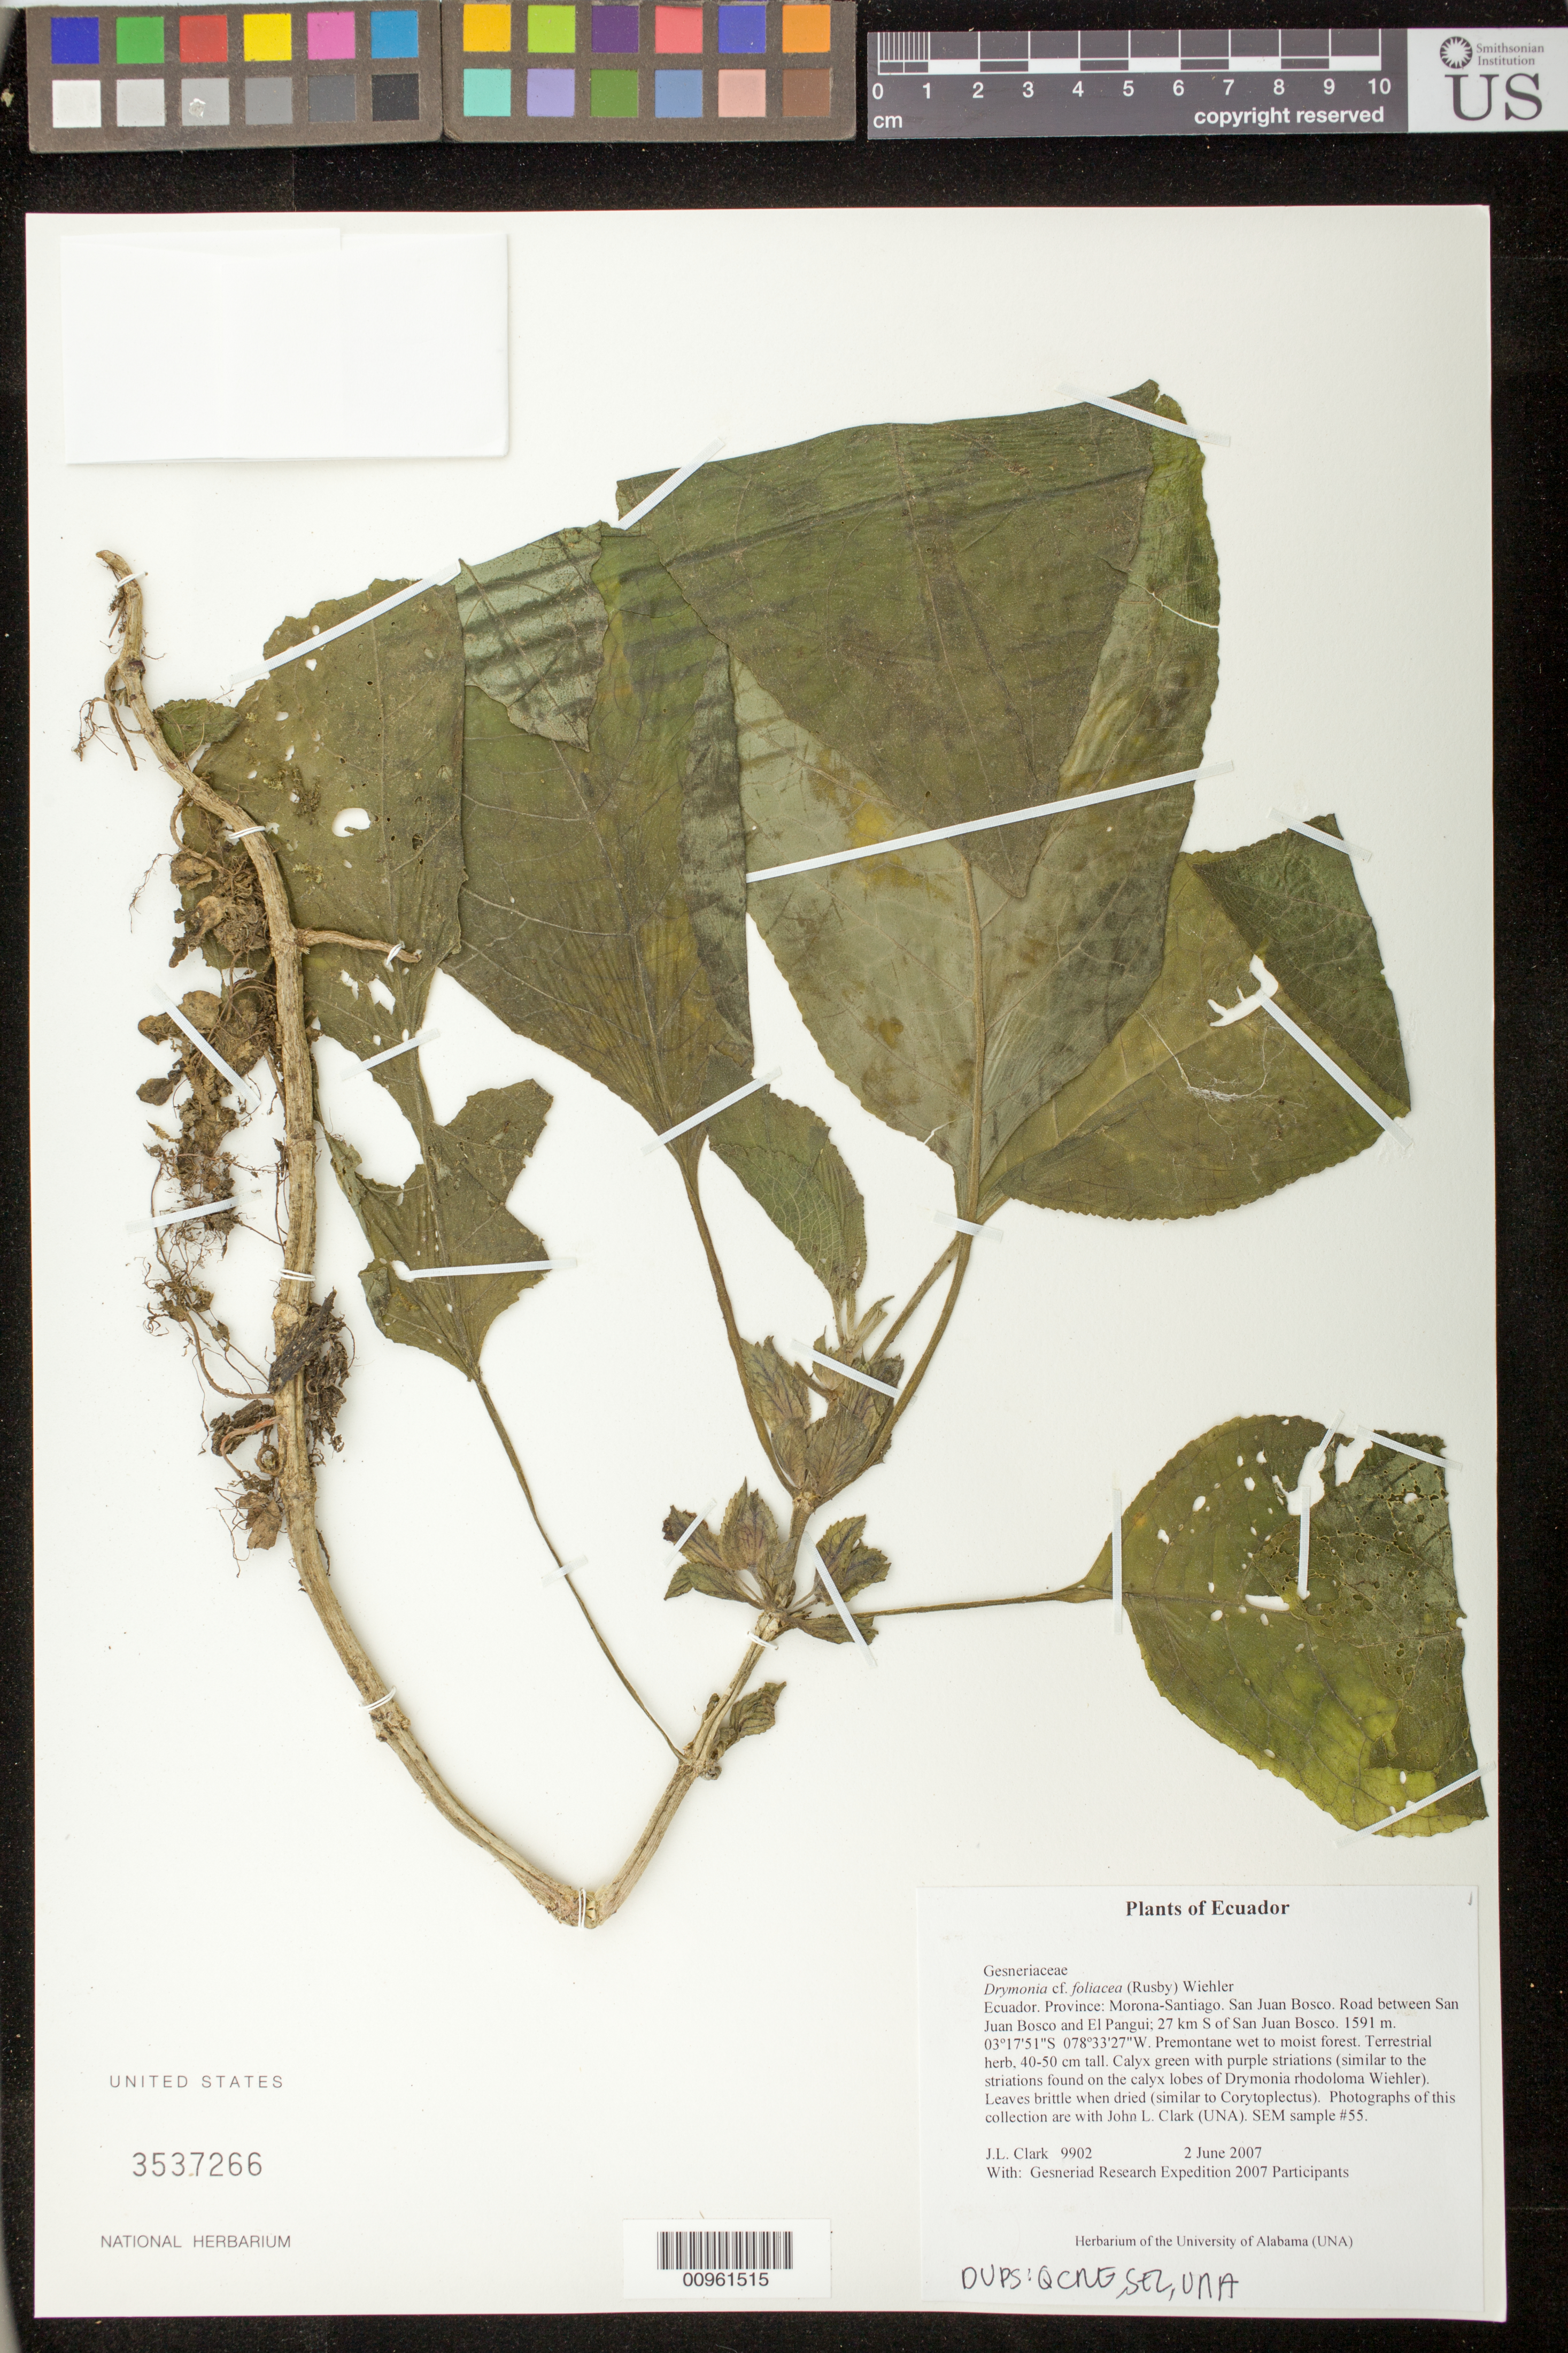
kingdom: Plantae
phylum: Tracheophyta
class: Magnoliopsida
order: Lamiales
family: Gesneriaceae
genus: Drymonia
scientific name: Drymonia foliacea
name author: (Rusby) Wiehler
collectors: J. L. Clark & Gesneriad Research Expedition 2007 Participants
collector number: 9902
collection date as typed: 02 Jun 2007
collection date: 2007-06-02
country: Ecuador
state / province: Morona-Santiago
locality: San Juan Bosco. Road between San Juan Bosco and El Pangui; 27 km S of San Juan Bosco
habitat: Premontane wet to moist forest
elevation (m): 1591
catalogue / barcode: US 3537266